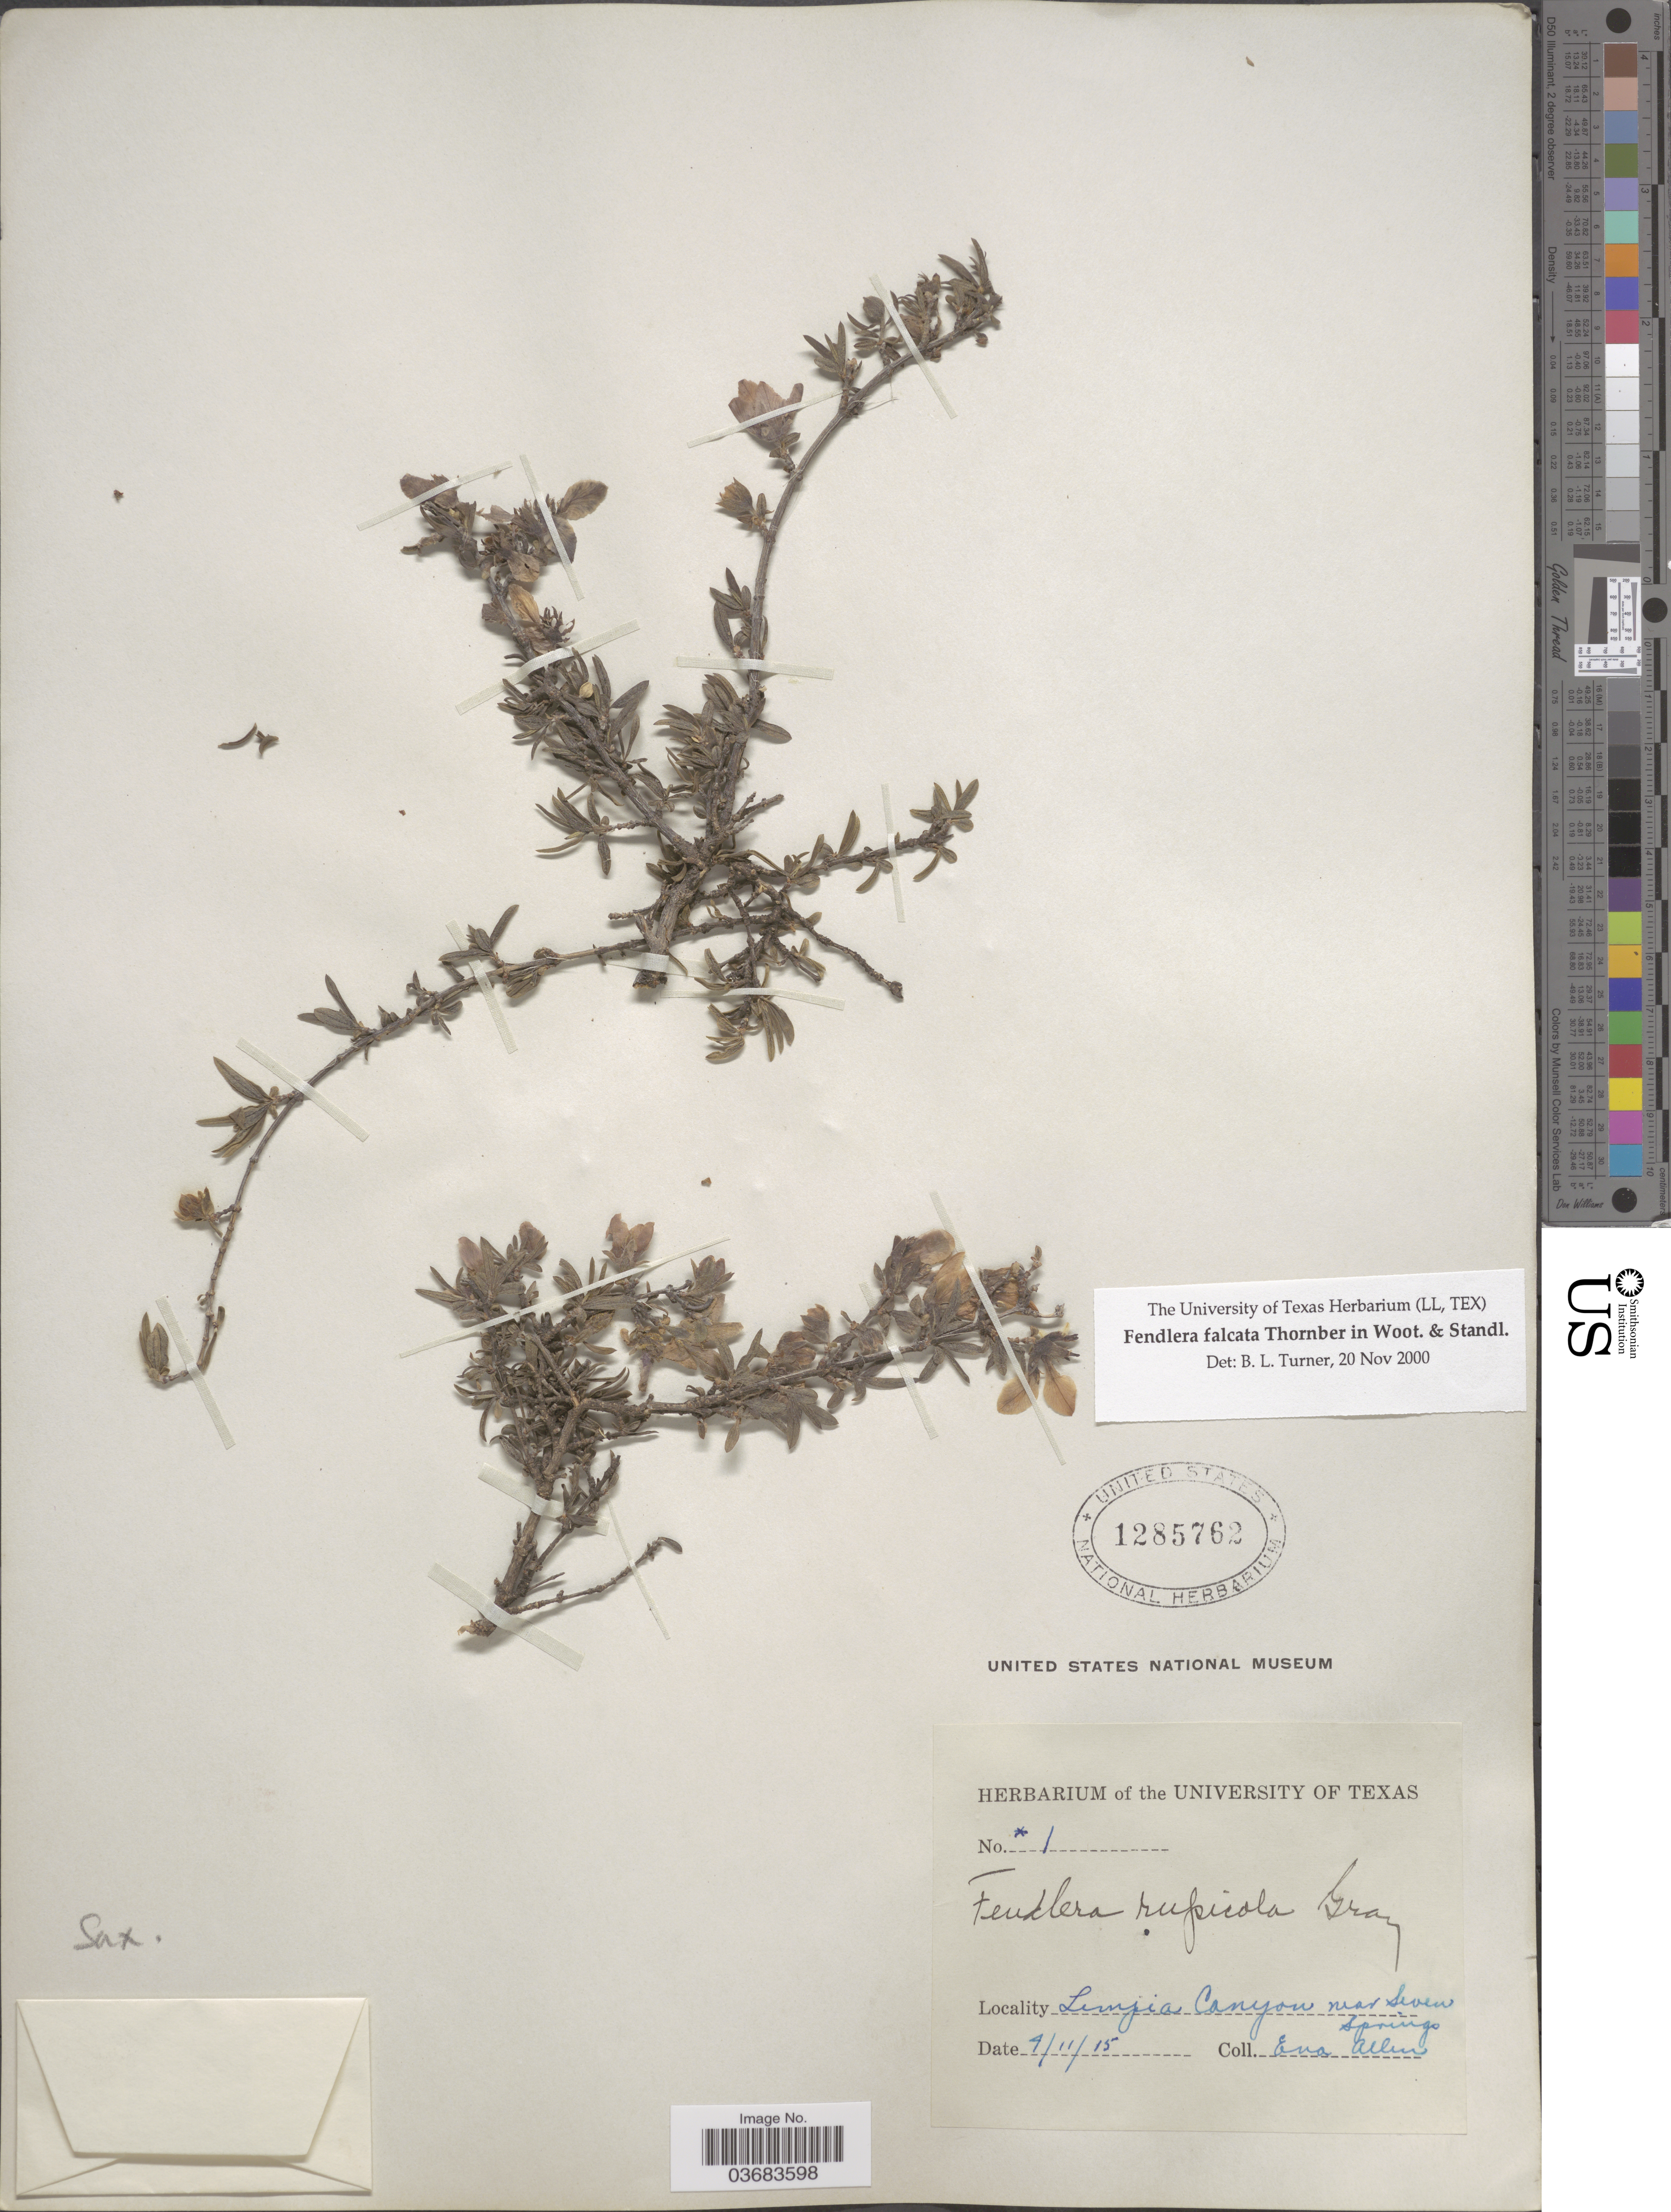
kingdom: Plantae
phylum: Tracheophyta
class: Magnoliopsida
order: Cornales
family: Hydrangeaceae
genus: Fendlera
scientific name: Fendlera rupicola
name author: Englem. & A. Gray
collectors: E. Allen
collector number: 1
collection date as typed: Transcribed d/m/y: 11/4/15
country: United States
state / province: Texas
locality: Limpia Canyon near Seven Springs.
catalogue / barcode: US 1285762